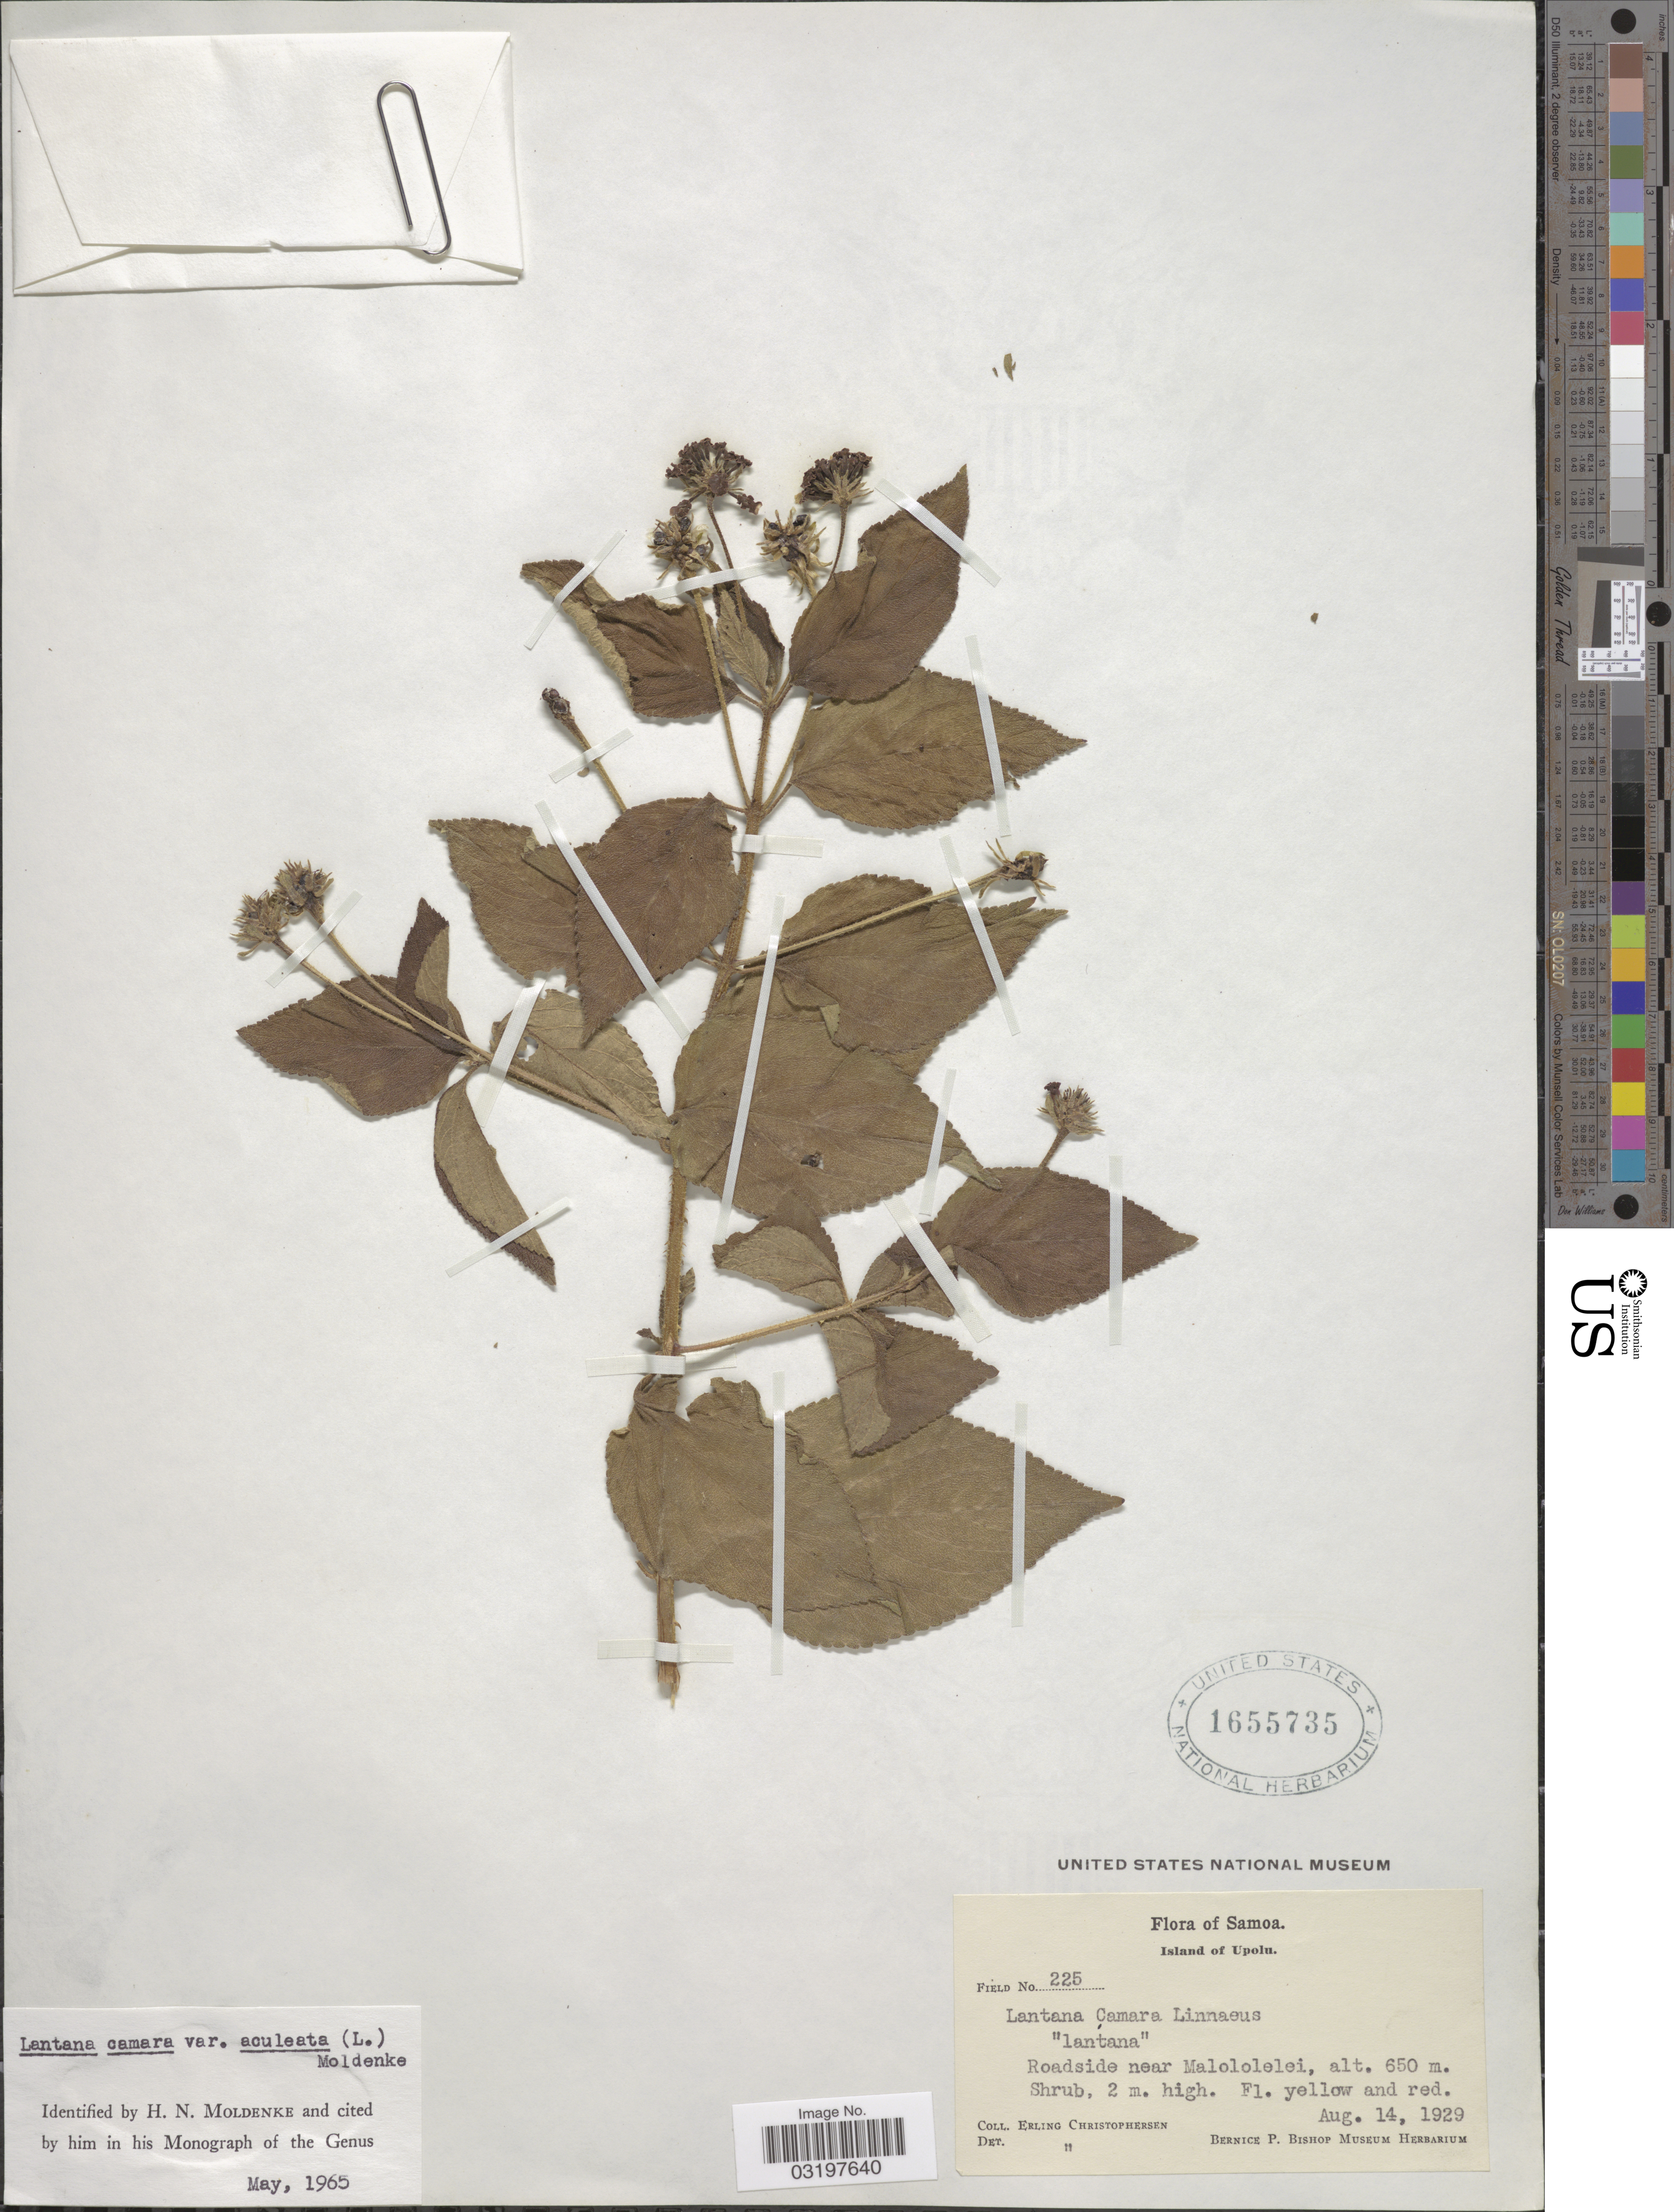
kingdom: Plantae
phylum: Tracheophyta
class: Magnoliopsida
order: Lamiales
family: Verbenaceae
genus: Lantana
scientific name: Lantana camara var. aculeata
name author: (L.) Moldenke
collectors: E. Christophersen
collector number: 225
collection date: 1929-08-14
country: Samoa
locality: Samoa. Island of Upolu. Roadside near Malololelei.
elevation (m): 650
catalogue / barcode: US 1655735